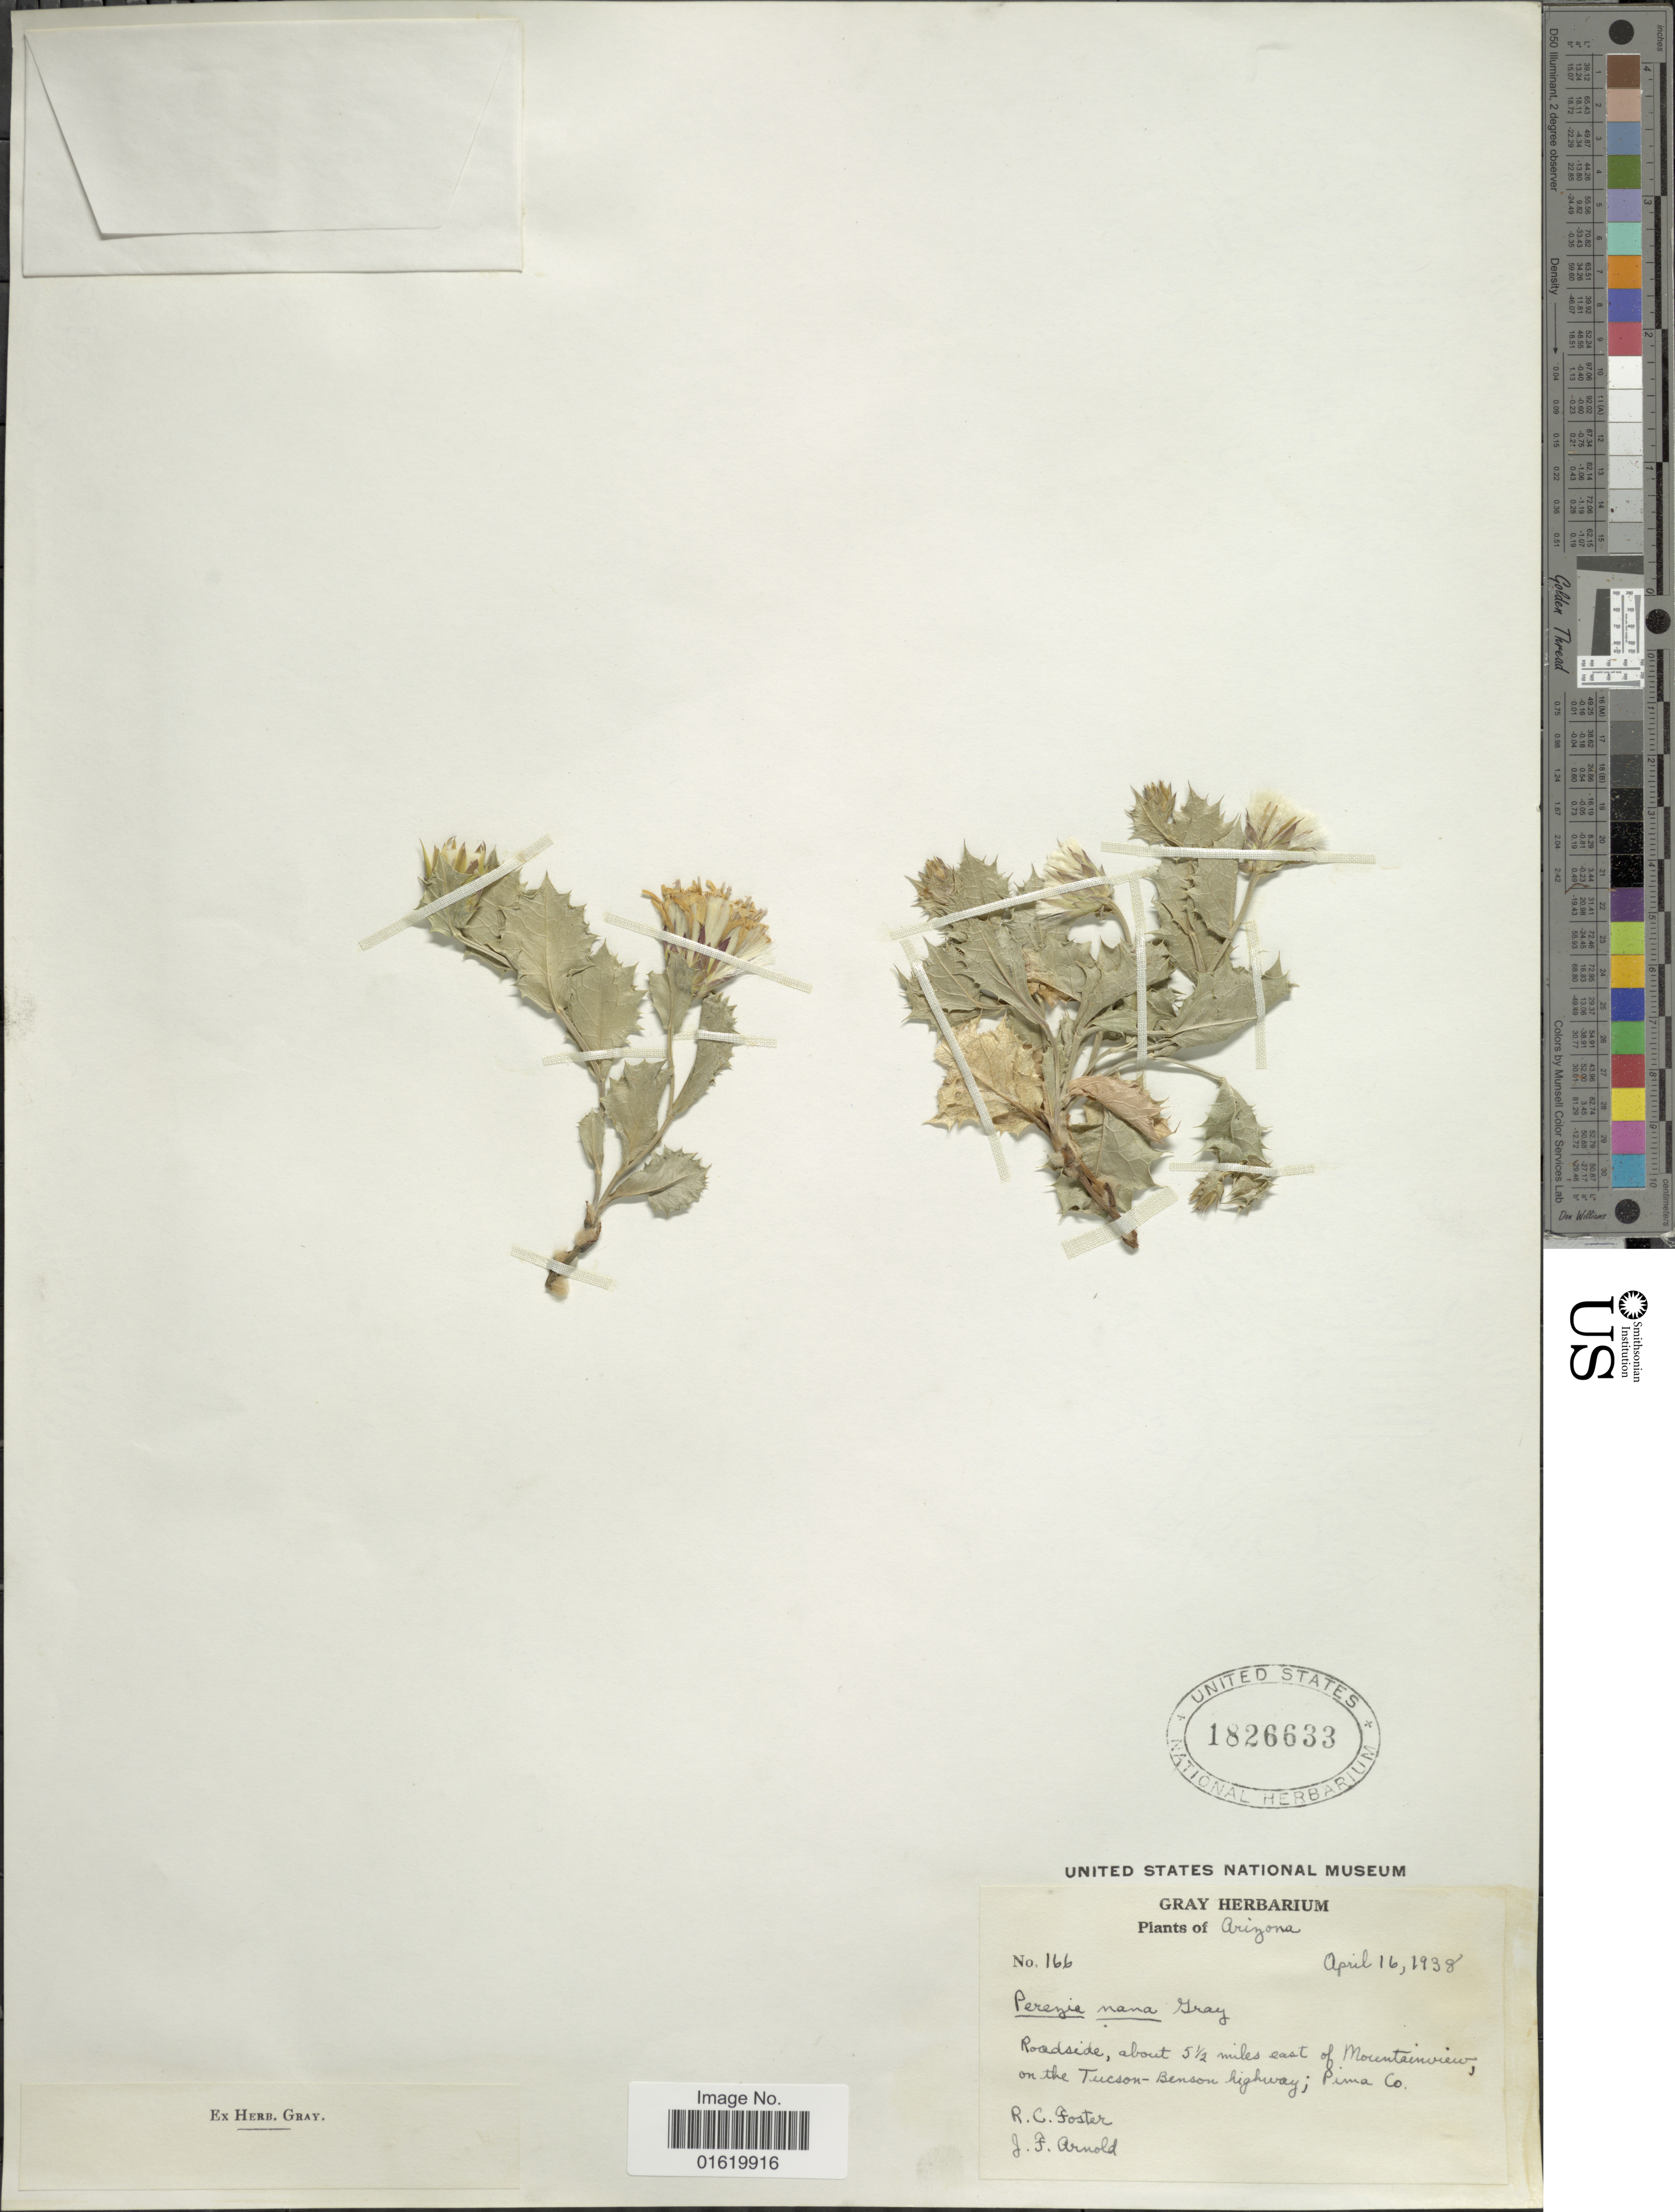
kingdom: Plantae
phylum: Tracheophyta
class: Magnoliopsida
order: Asterales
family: Asteraceae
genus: Acourtia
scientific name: Acourtia nana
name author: (A. Gray) Reveal & R.M. King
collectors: R. C. Foster & J. F. Arnold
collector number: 166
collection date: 1938-04-16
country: United States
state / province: Arizona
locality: Roadside, about 5½ miles east of Mountainview, on the Tucson-Benson highway; Pima Co.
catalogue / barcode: US 1826633